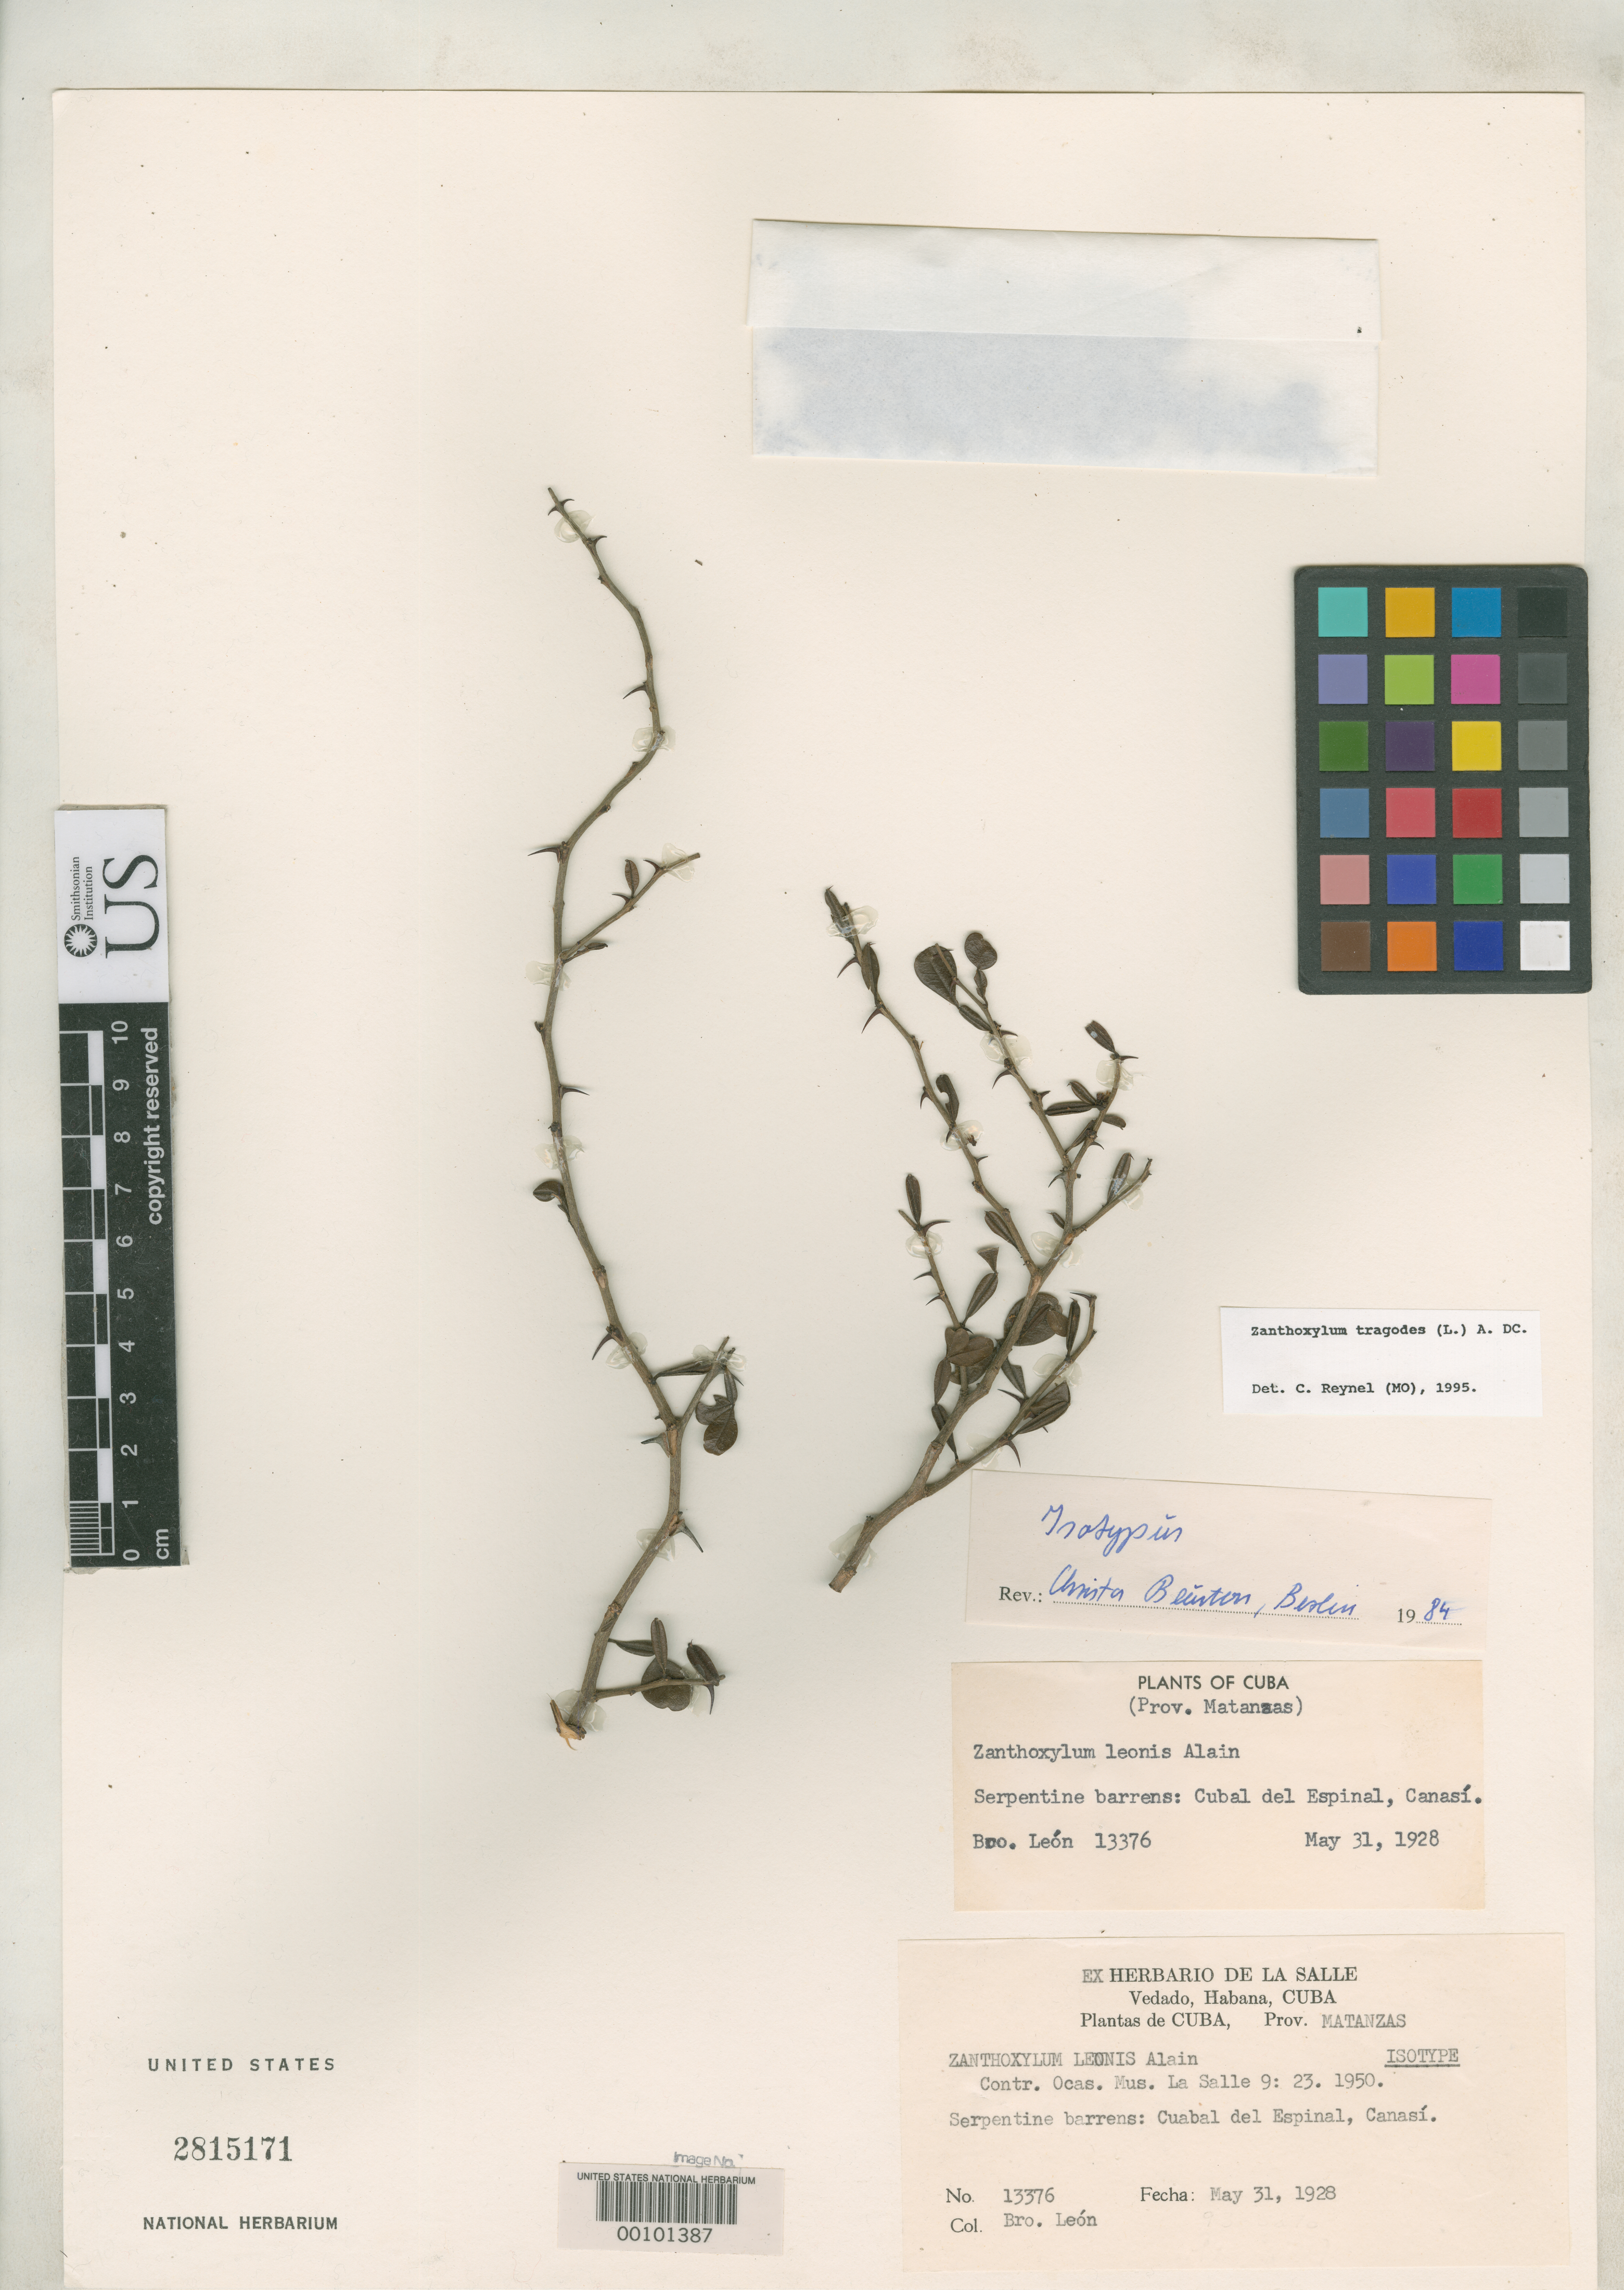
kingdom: Plantae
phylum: Tracheophyta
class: Magnoliopsida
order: Sapindales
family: Rutaceae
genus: Zanthoxylum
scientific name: Zanthoxylum leonis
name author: Alain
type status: Isotype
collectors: Bro. León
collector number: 13376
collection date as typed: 31 May 1928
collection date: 1928-05-31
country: Cuba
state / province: Matanzas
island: Greater Antilles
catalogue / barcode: US 2815171